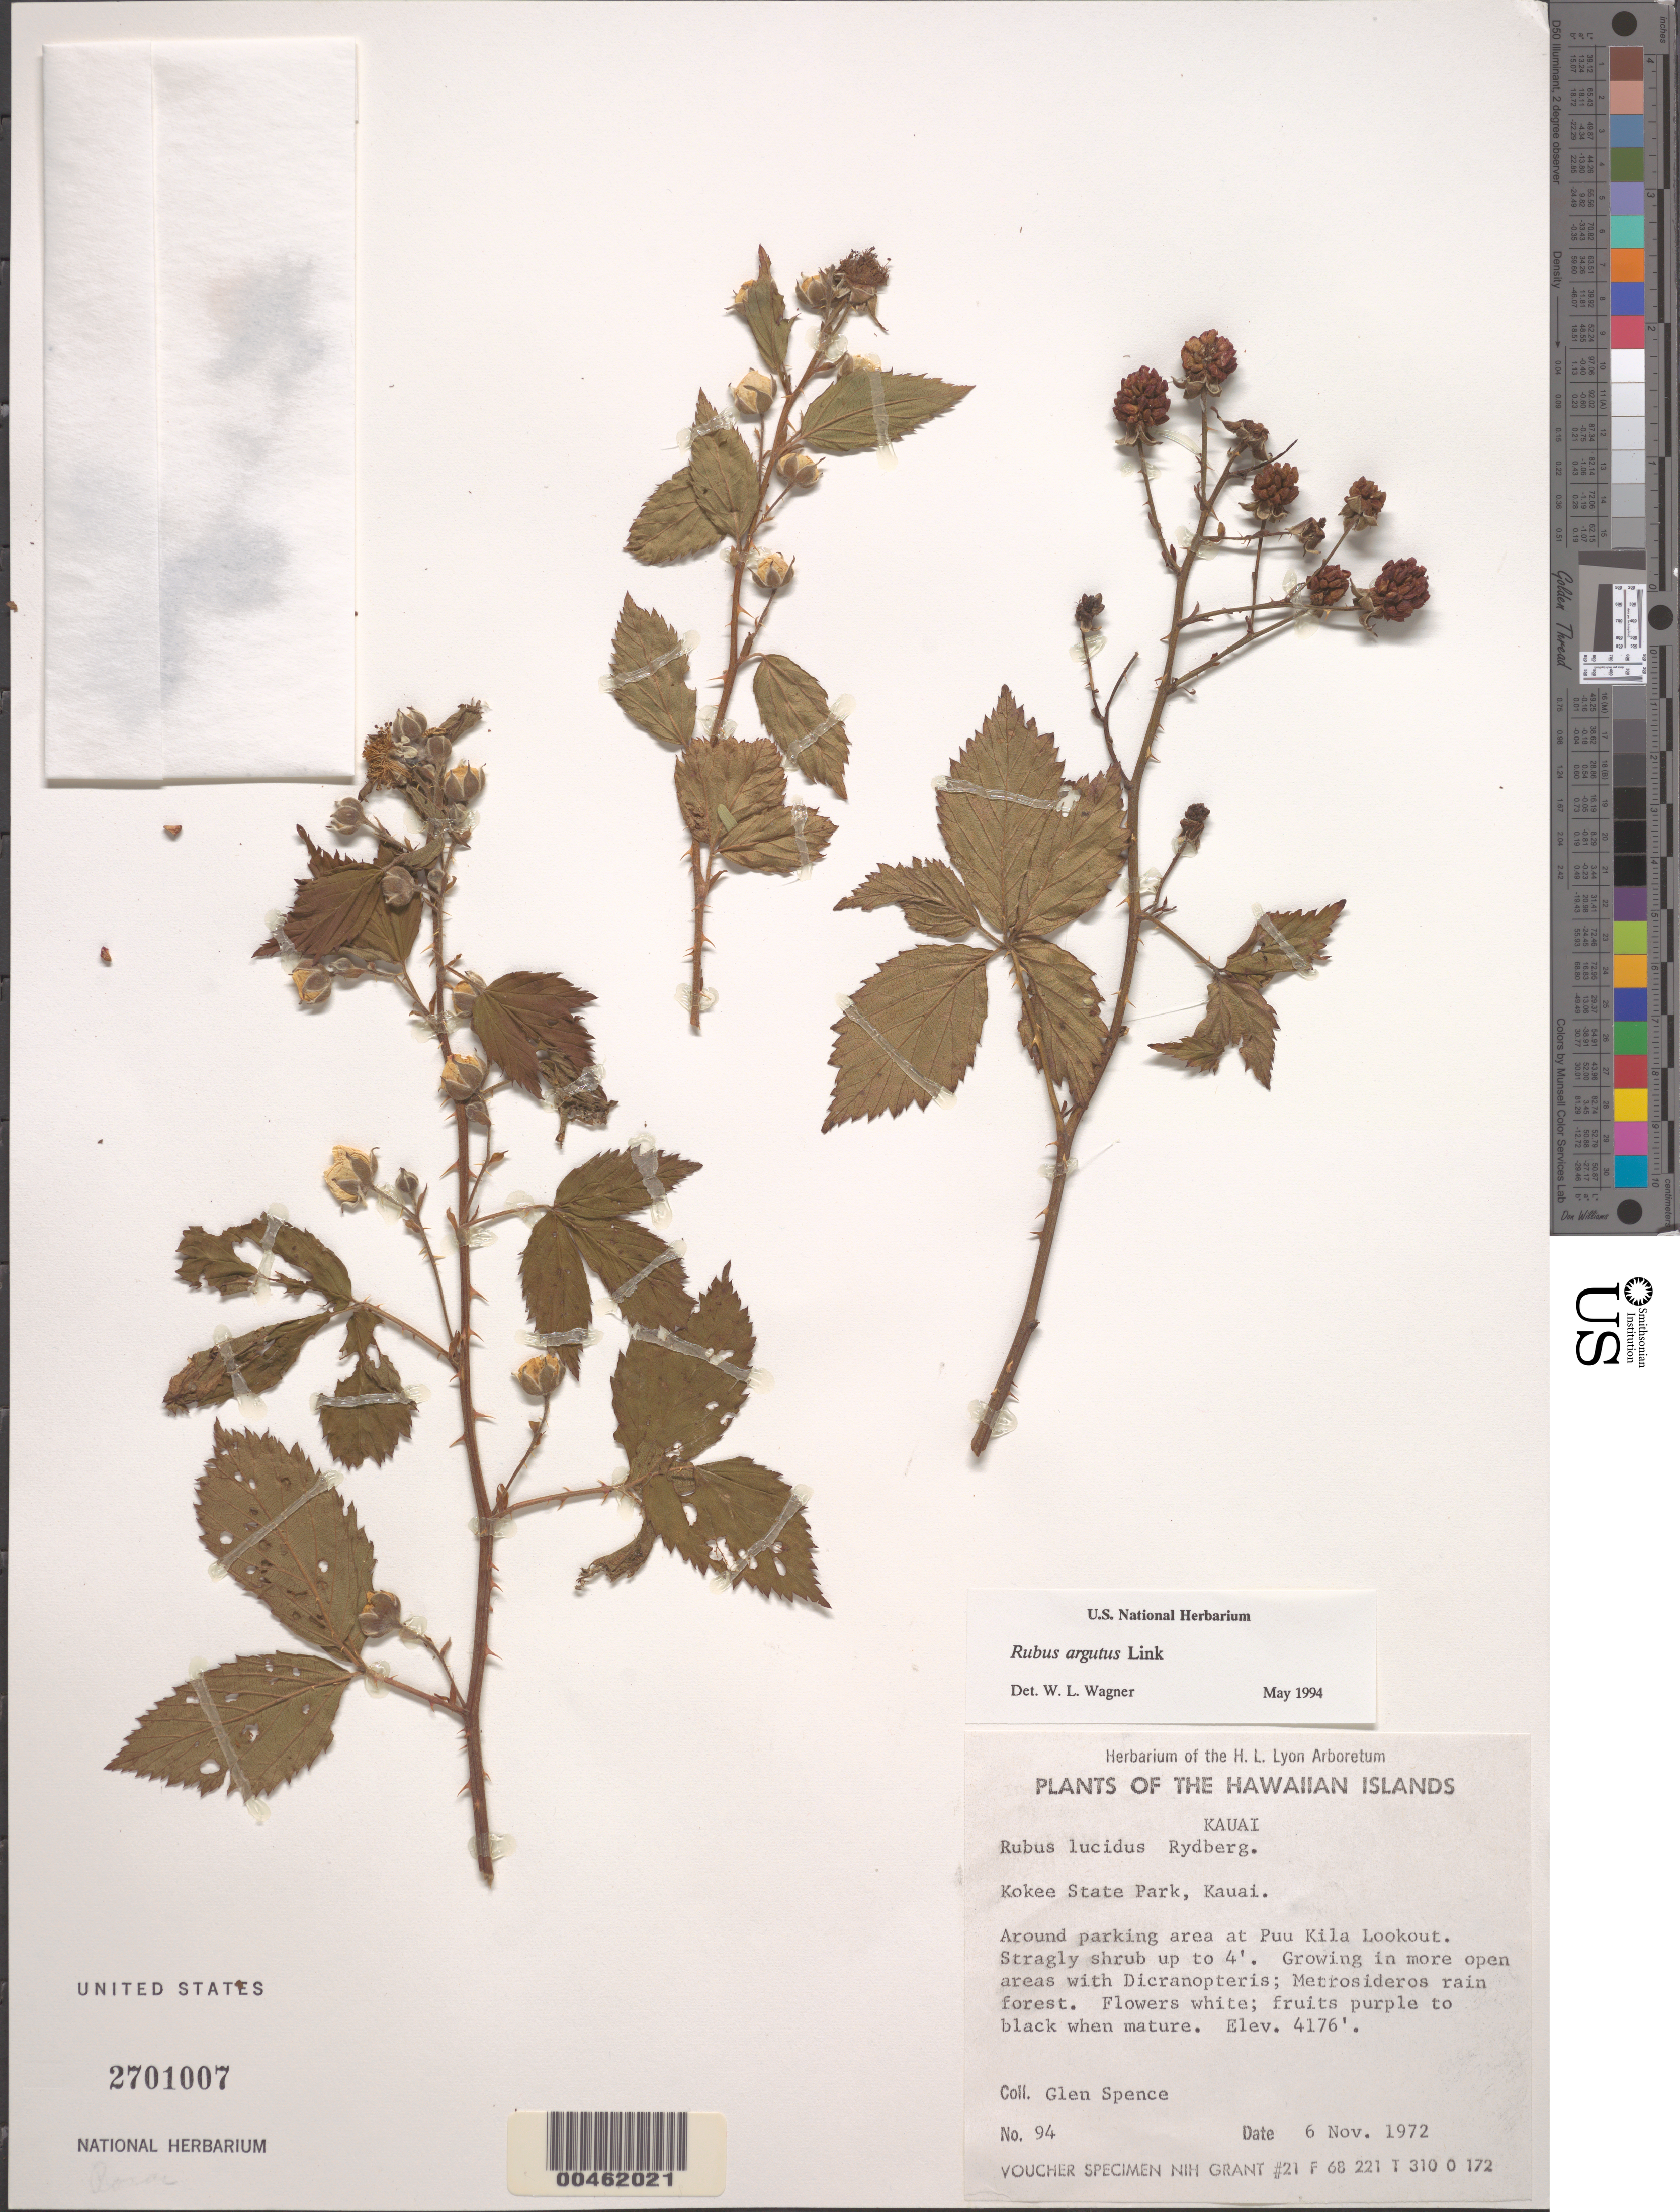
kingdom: Plantae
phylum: Tracheophyta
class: Magnoliopsida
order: Rosales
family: Rosaceae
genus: Rubus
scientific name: Rubus argutus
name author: Link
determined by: Wagner, W. L., (BOT), Smithsonian Institution - National Museum of Natural History (UNITED STATES)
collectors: G. Spence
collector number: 94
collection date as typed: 6 Nov 1972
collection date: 1972-11-06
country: United States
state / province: Hawaii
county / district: Kauai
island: Kaua'i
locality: Kokee State Park, around parking area at Puu Kila Lookout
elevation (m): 1273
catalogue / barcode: US 2701007